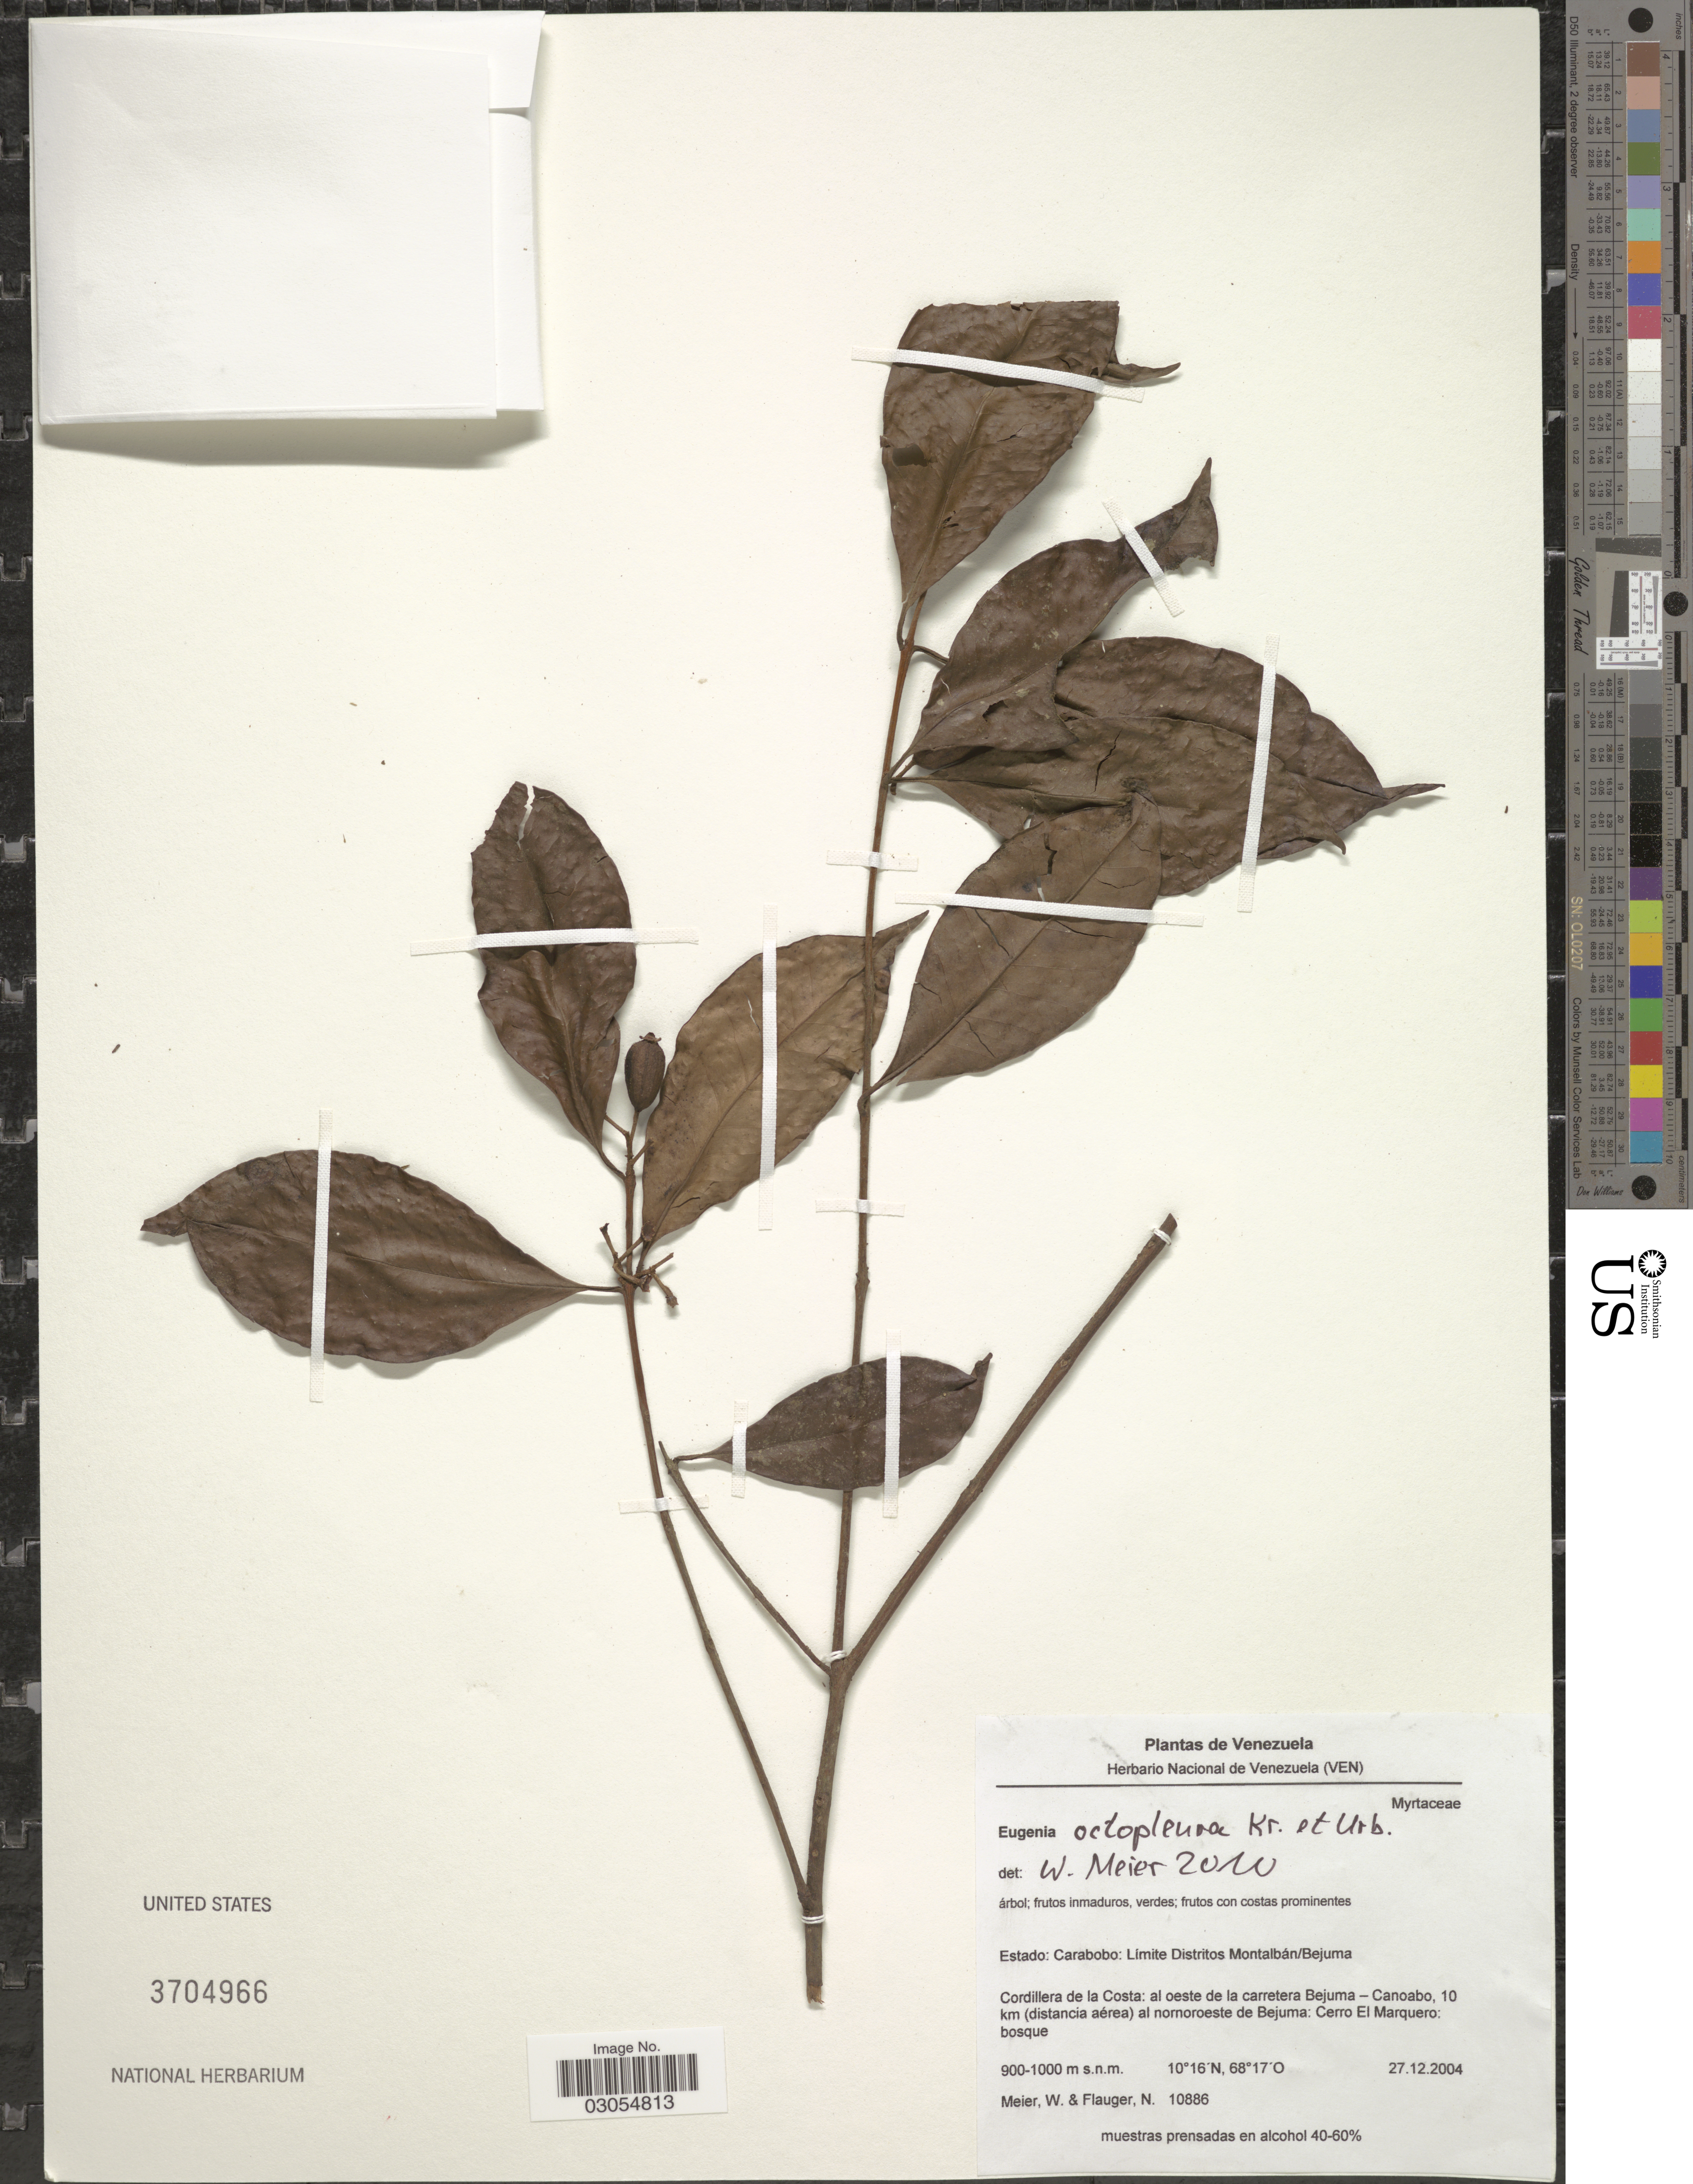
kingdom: Plantae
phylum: Tracheophyta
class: Magnoliopsida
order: Myrtales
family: Myrtaceae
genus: Eugenia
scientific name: Eugenia octopleura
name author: Krug & Urb.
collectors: W. Meier & N. Flauger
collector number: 10886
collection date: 2004-12-27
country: Venezuela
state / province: Carabobo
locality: Límite Distritos Montalbán/ Bejuma. Cordillera de la Costa: al oeste de la carretera Bejuma-Canoabo, 10 km (distancia aérea) al nornoroeste de Bejuma: Cerro El Marquero.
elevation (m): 900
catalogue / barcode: US 3704966